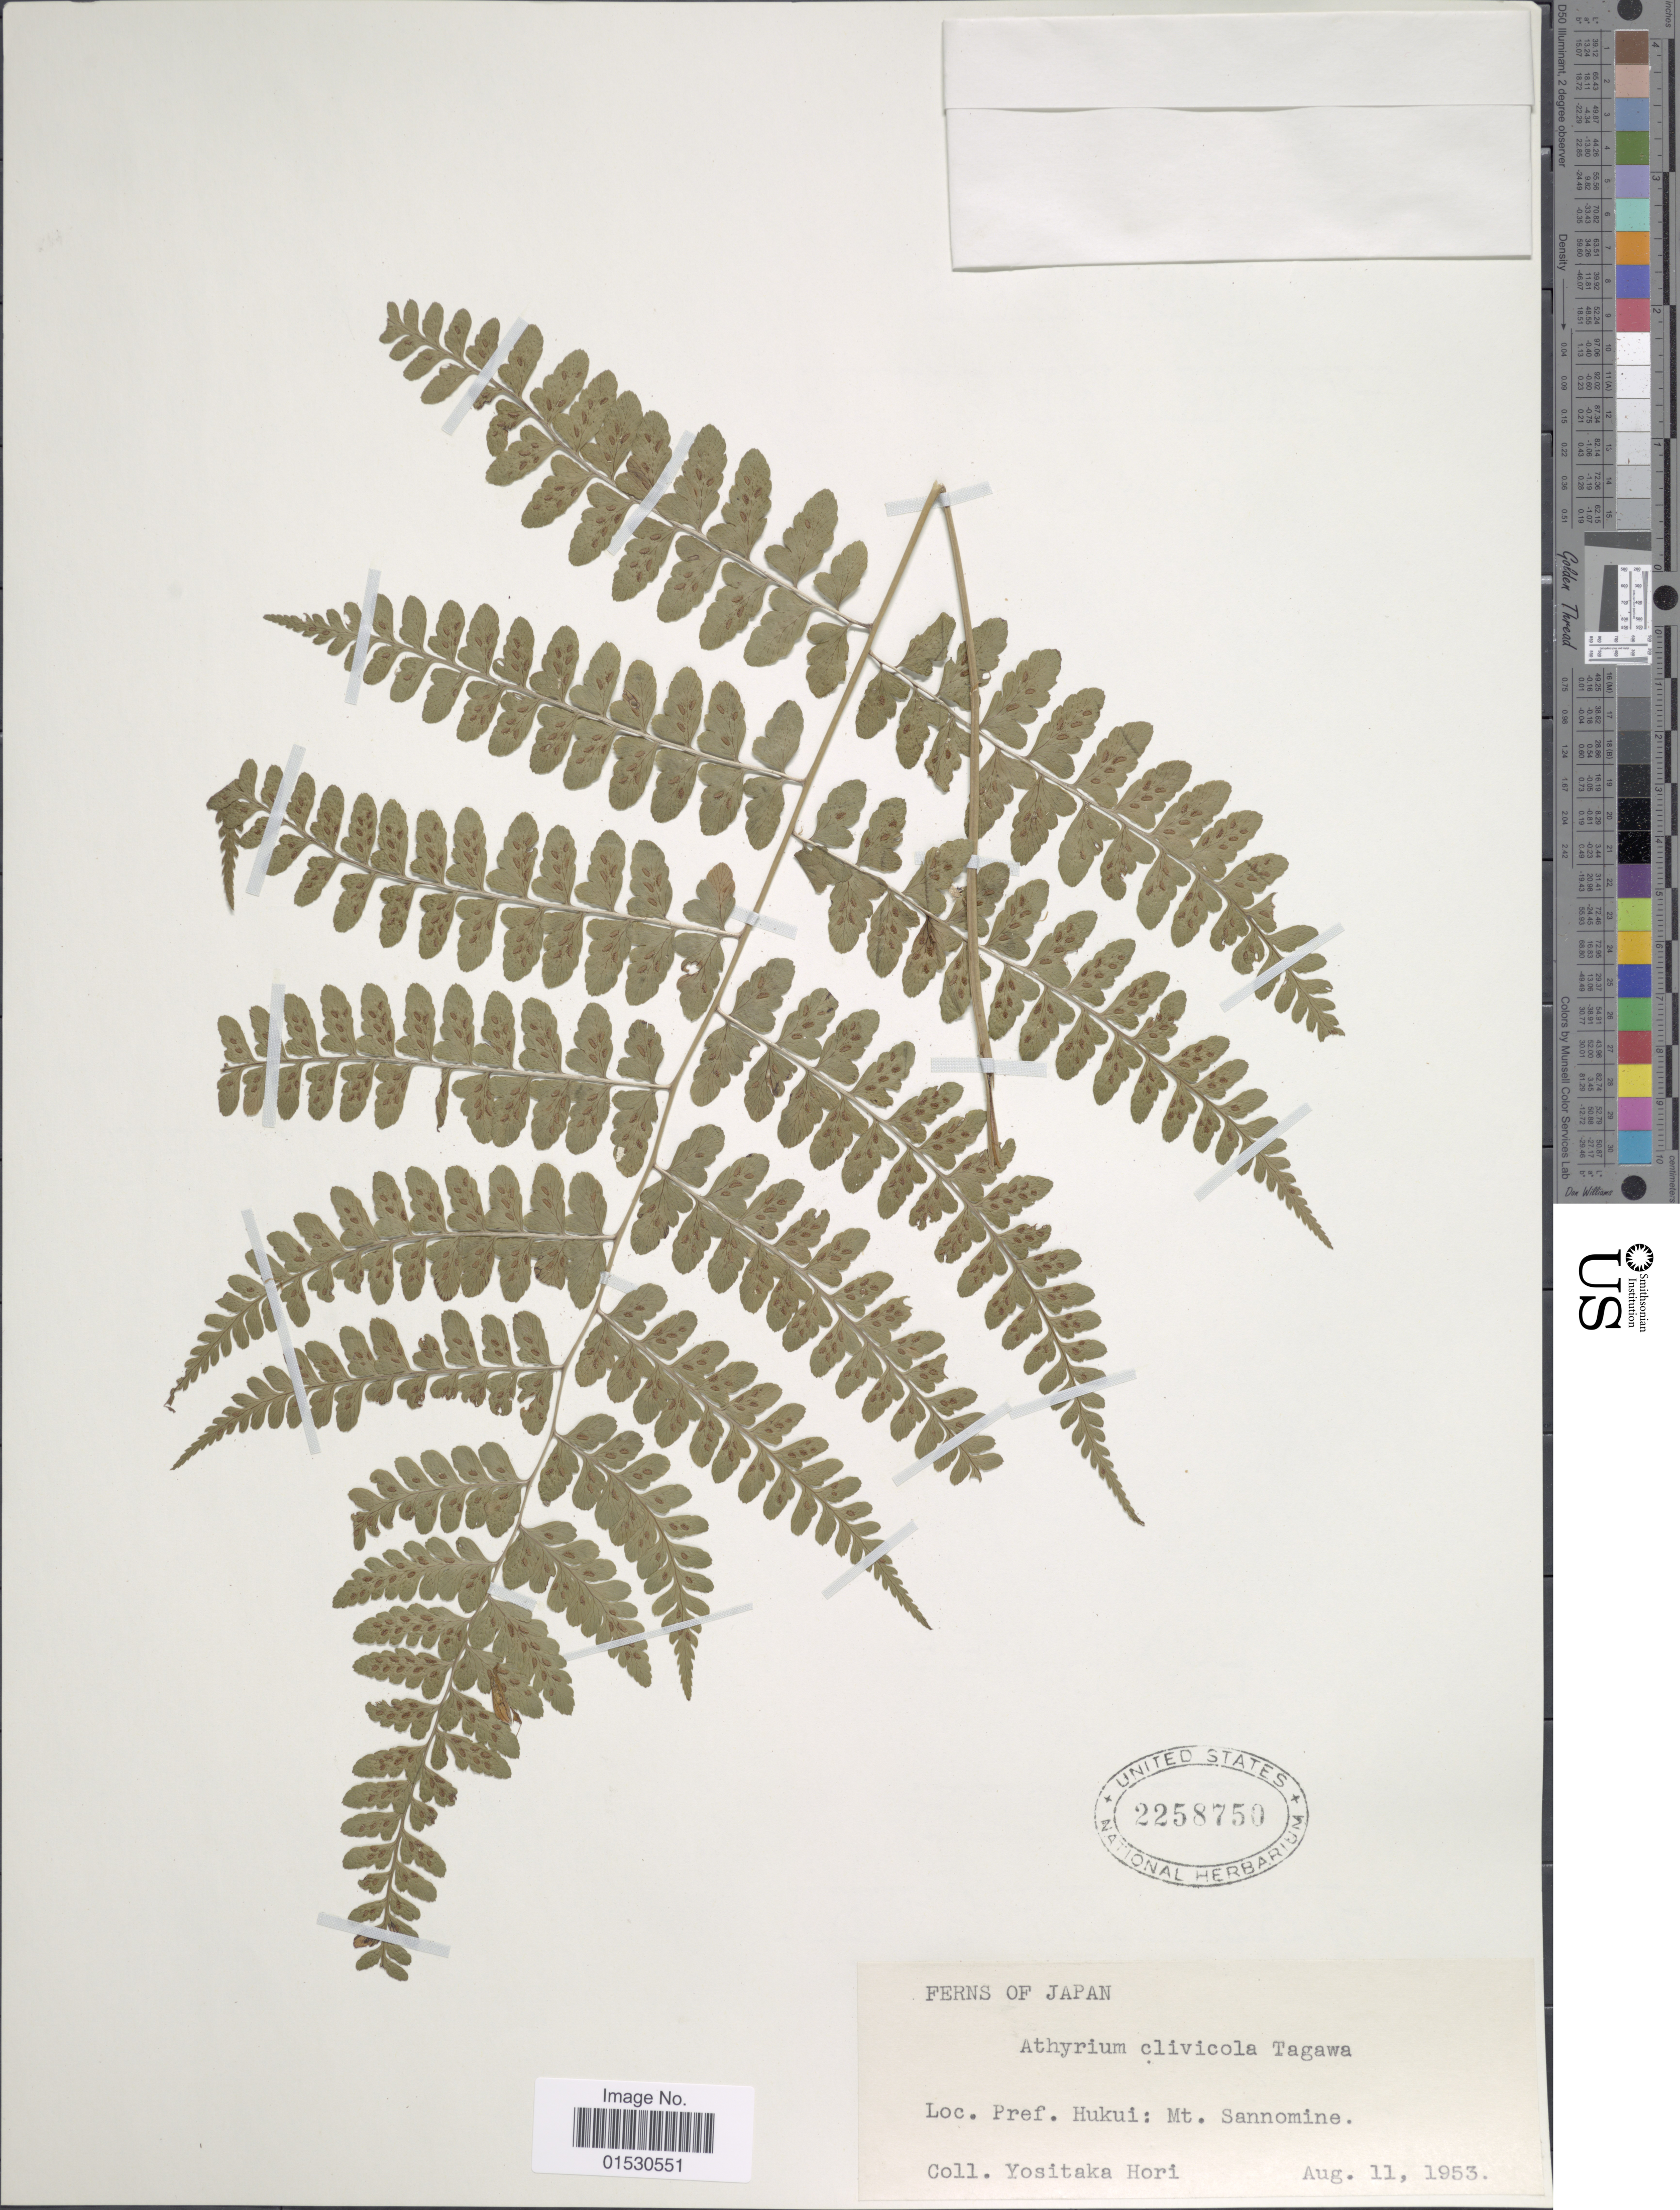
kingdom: Plantae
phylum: Tracheophyta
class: Polypodiopsida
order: Polypodiales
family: Athyriaceae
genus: Athyrium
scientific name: Athyrium clivicola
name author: Tagawa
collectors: Y. Hori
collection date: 1953-08-11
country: Japan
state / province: Hukui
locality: Mt. Sannomine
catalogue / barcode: US 2258750